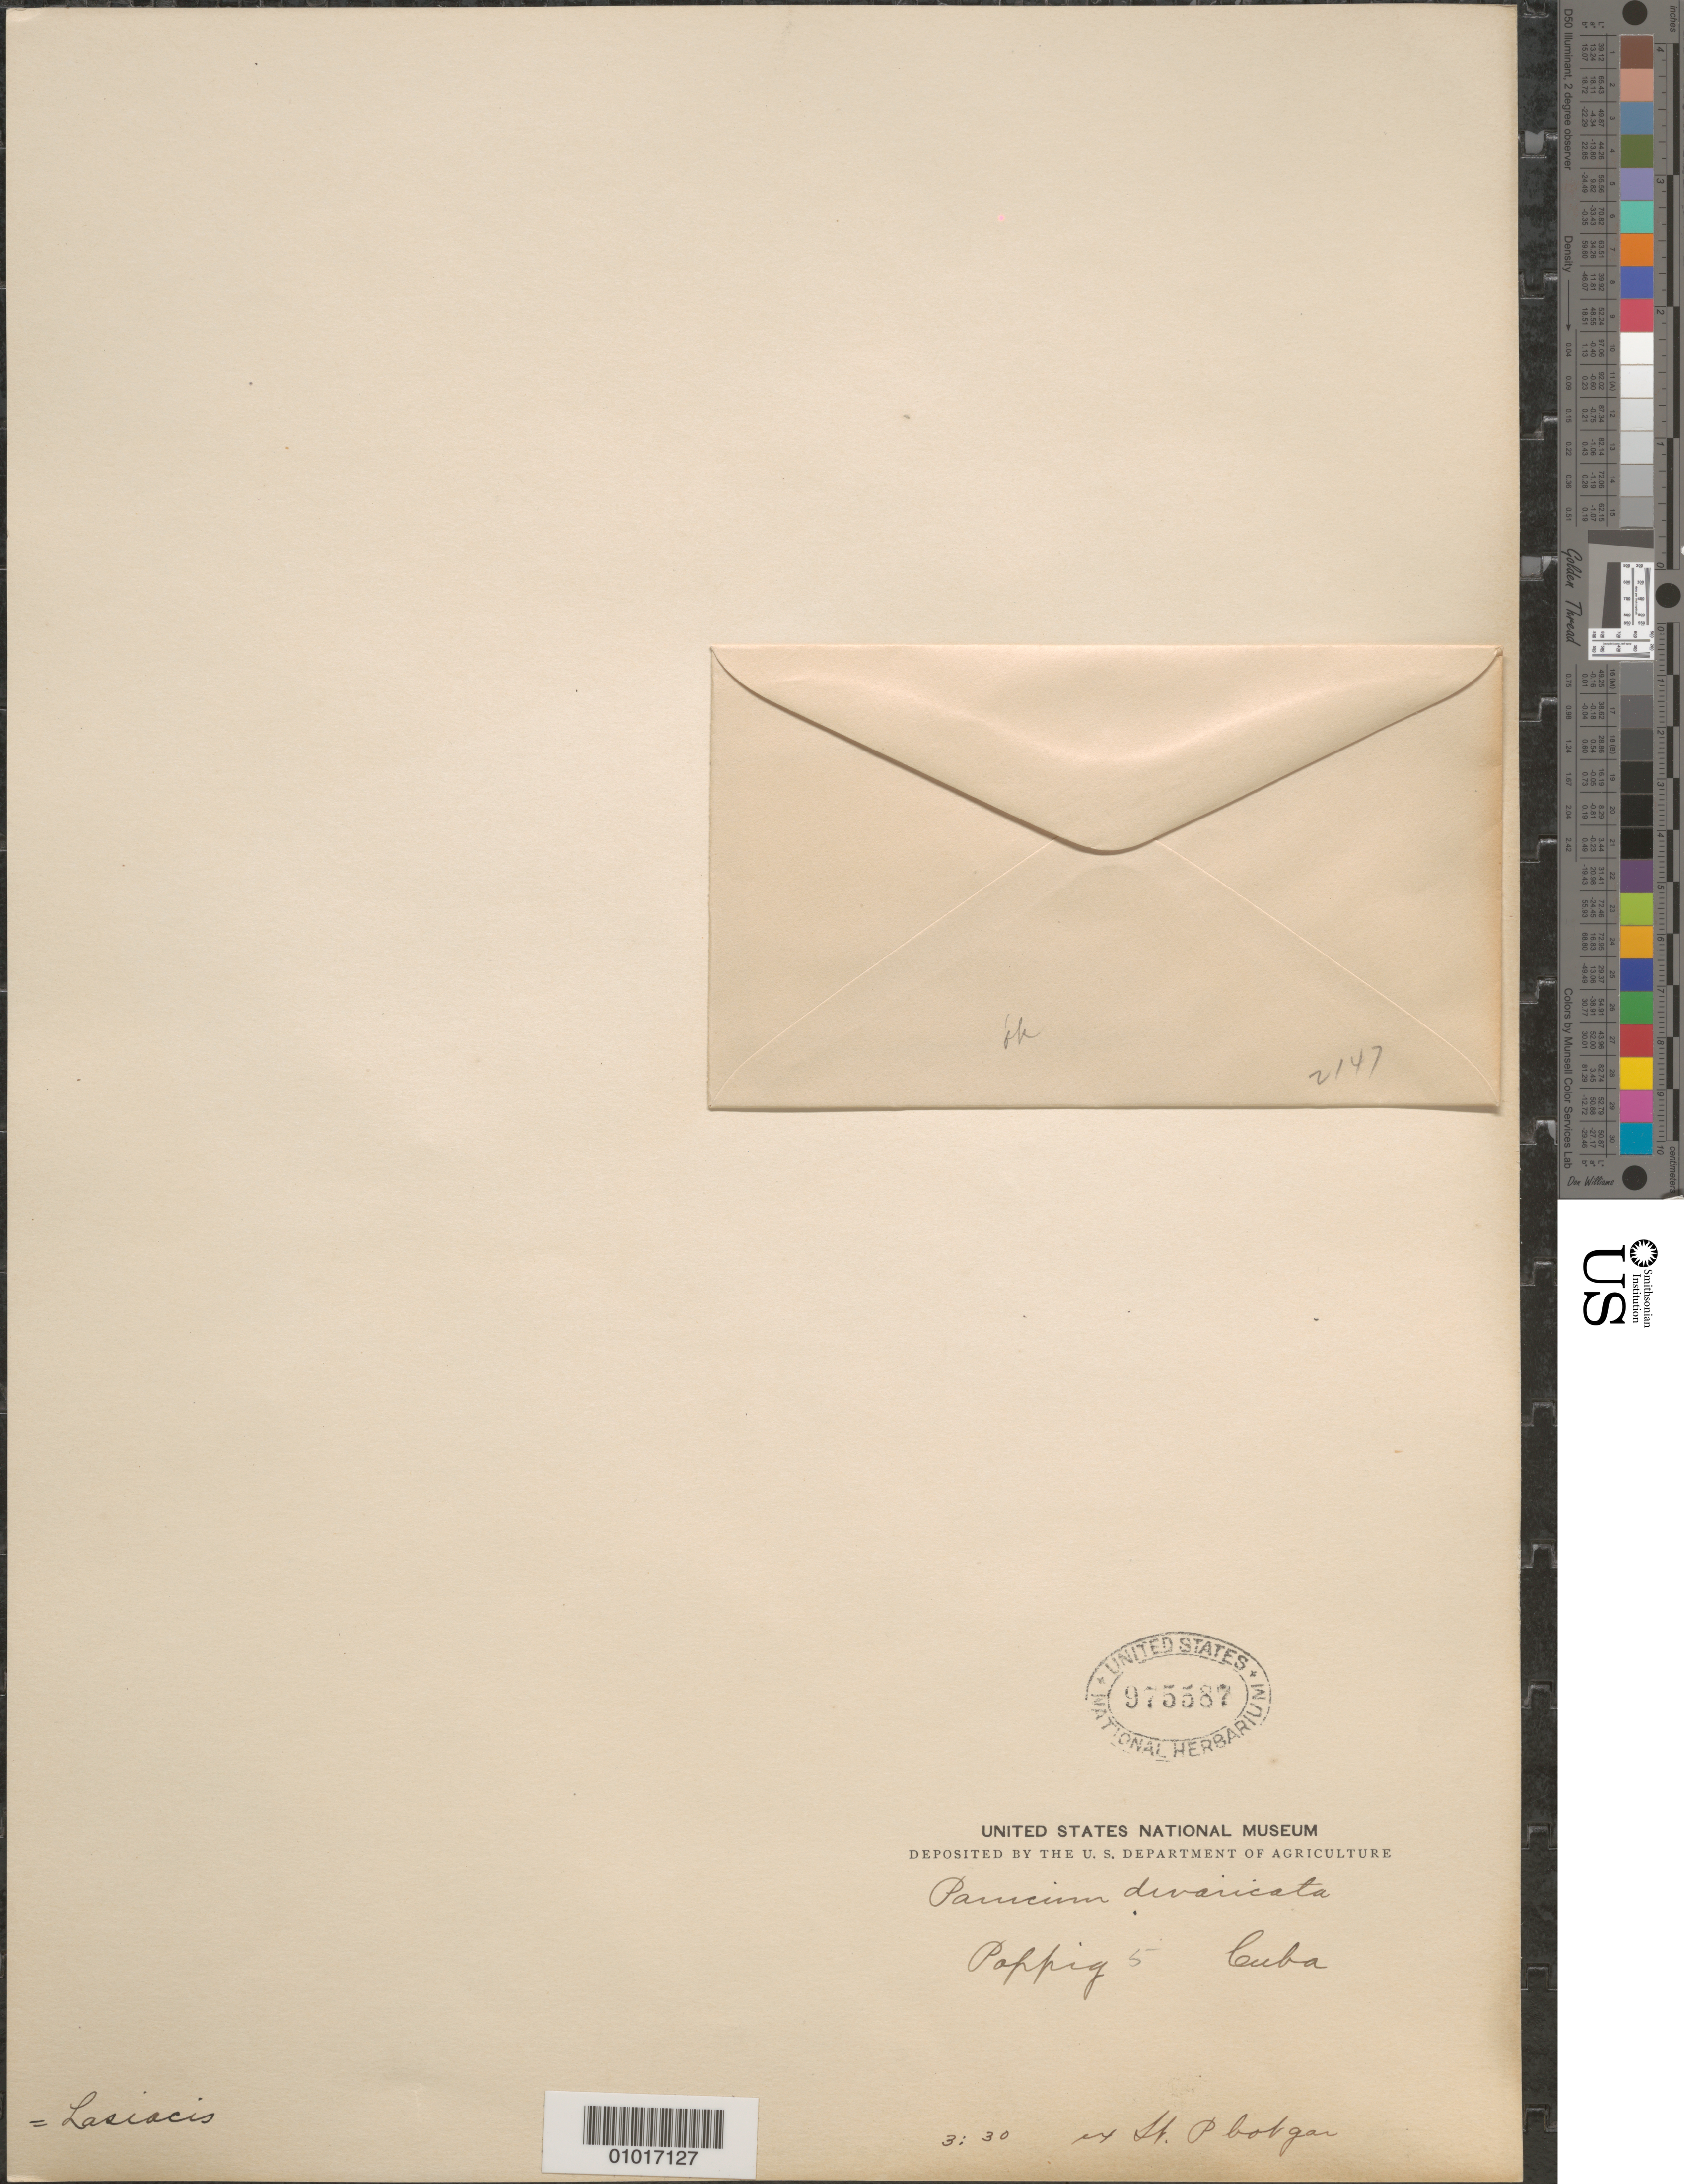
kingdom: Plantae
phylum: Tracheophyta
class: Liliopsida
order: Poales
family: Poaceae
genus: Lasiacis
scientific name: Lasiacis divaricata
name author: (L.) Hitchc.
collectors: E. F. Poeppig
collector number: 2147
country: Cuba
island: Cuba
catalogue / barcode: US 975587